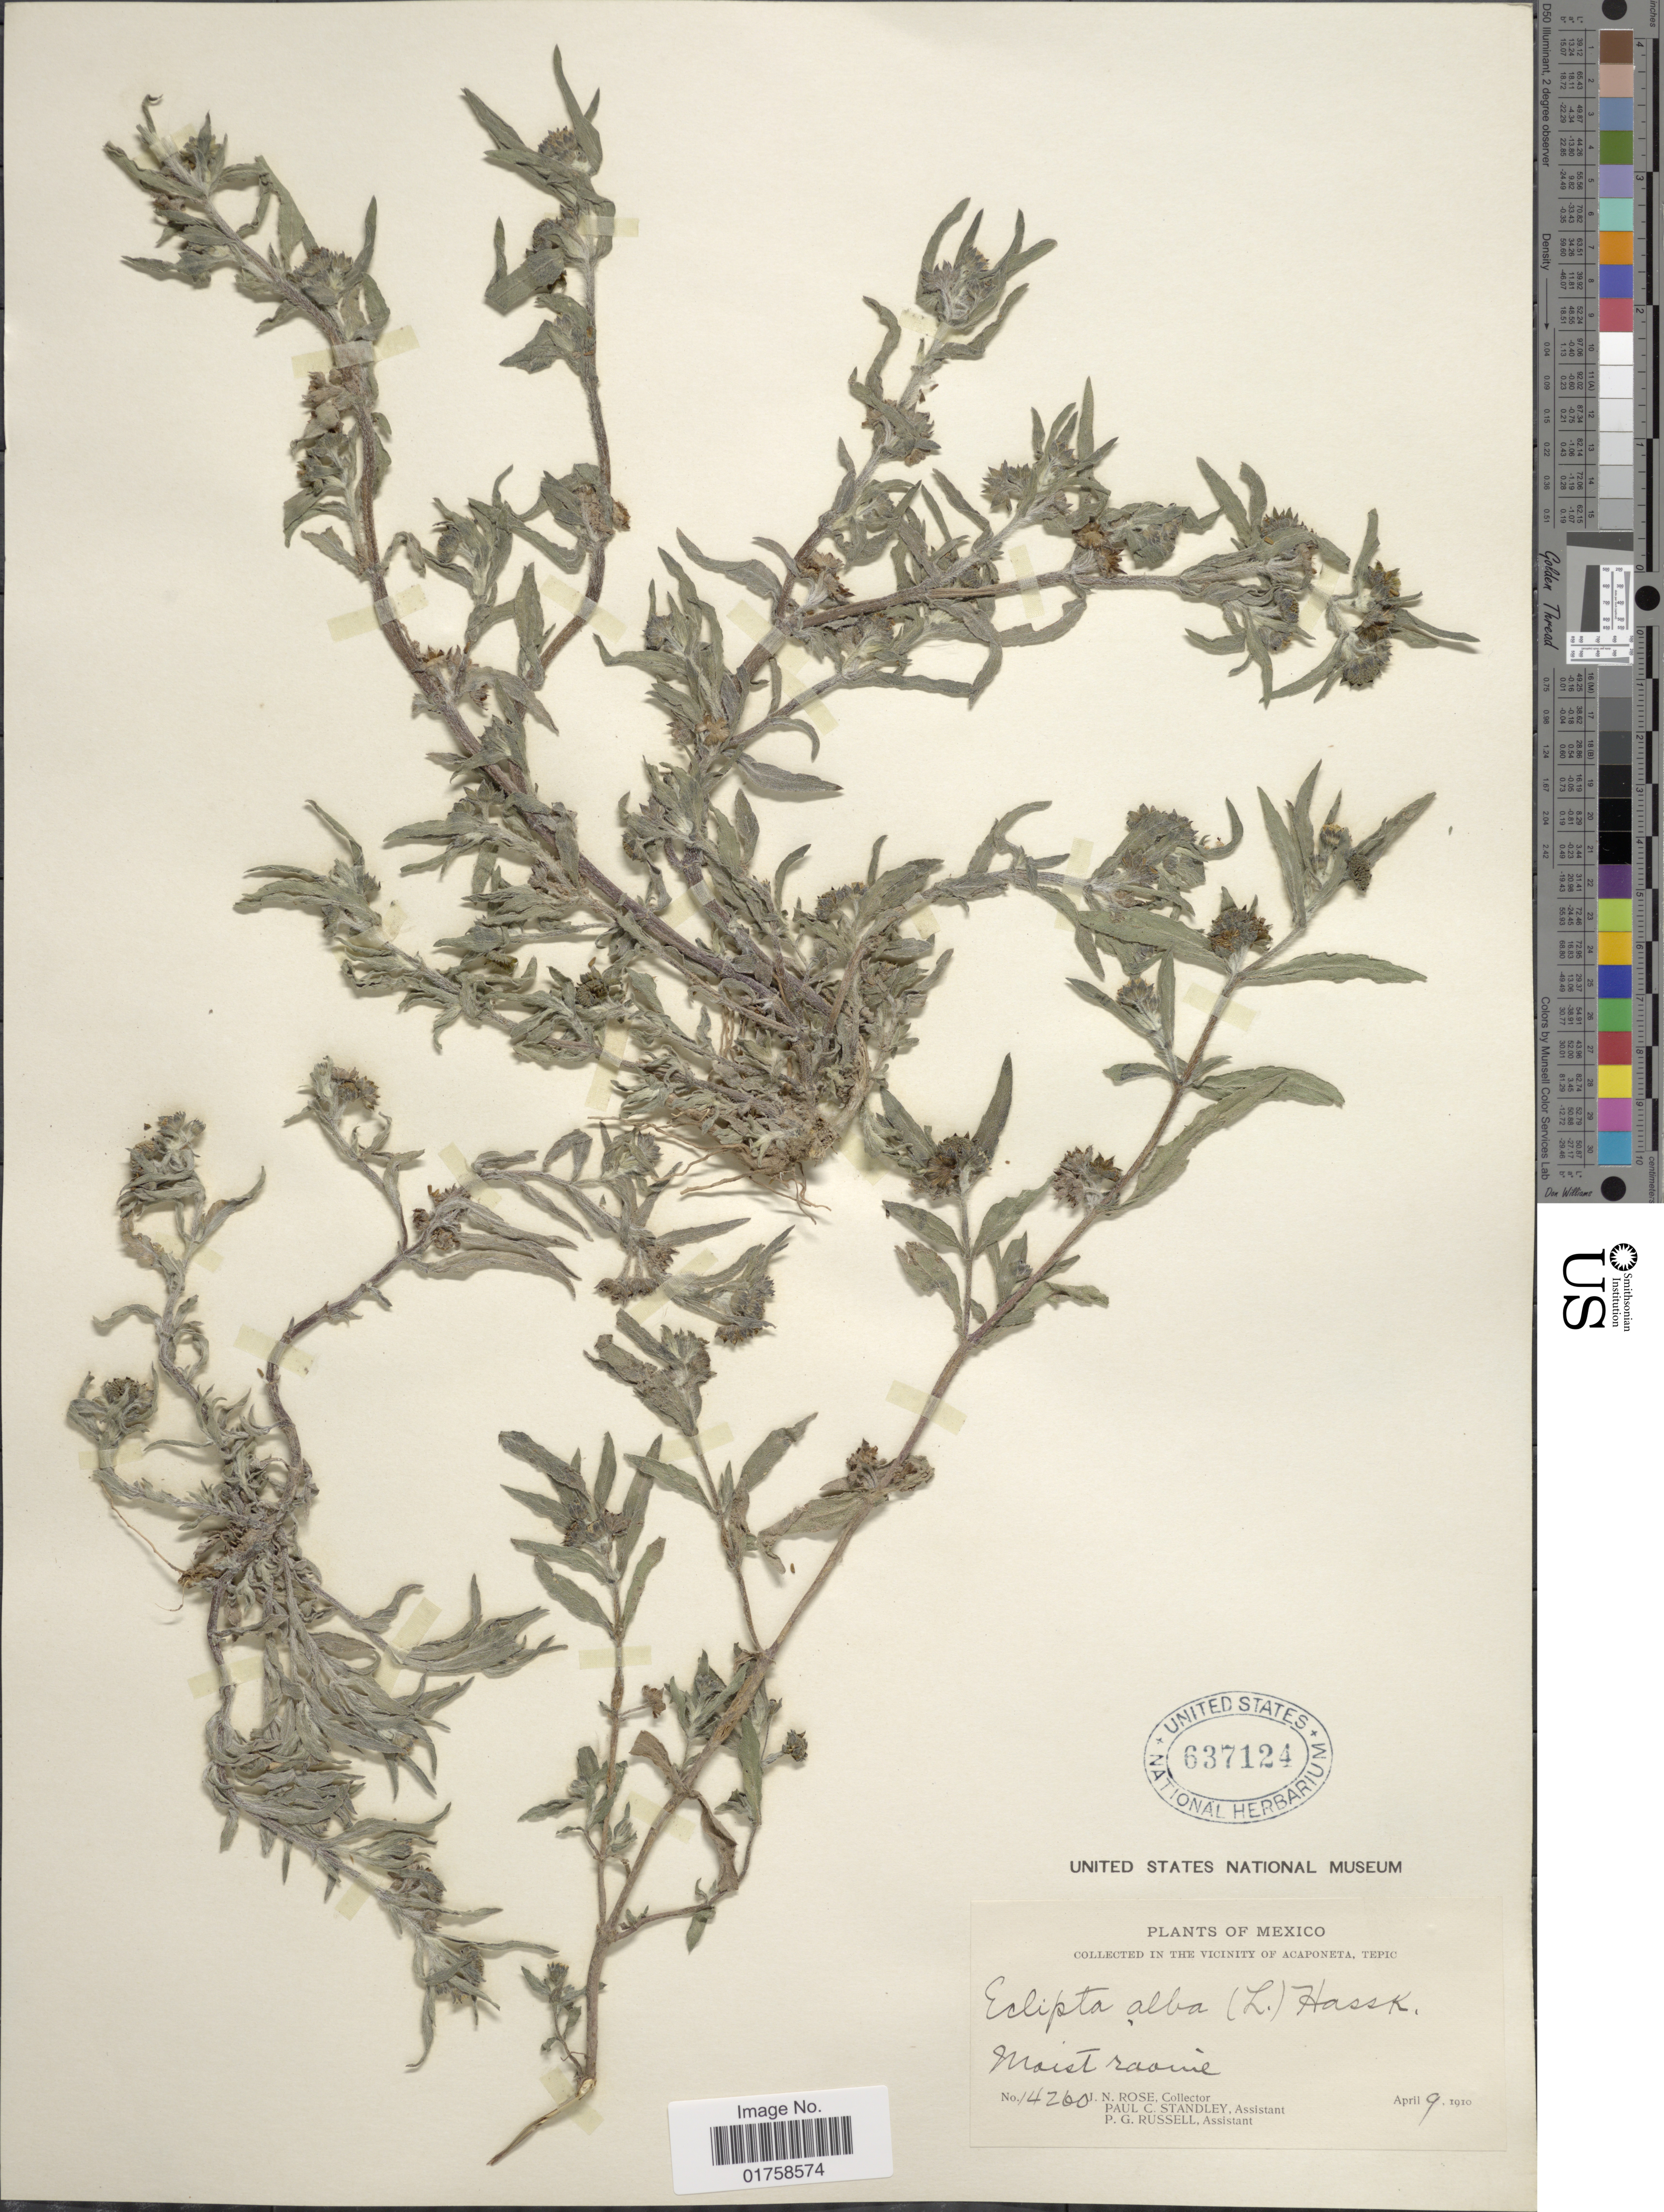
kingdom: Plantae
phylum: Tracheophyta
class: Magnoliopsida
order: Asterales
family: Asteraceae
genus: Eclipta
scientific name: Eclipta alba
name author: (L.) Hassk.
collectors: J. N. Rose, P. C. Standley & P. G. Russell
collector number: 14260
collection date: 1910-04-09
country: Mexico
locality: Mexico. Vicinity of Acaponeta, Tepic.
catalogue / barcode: US 637124